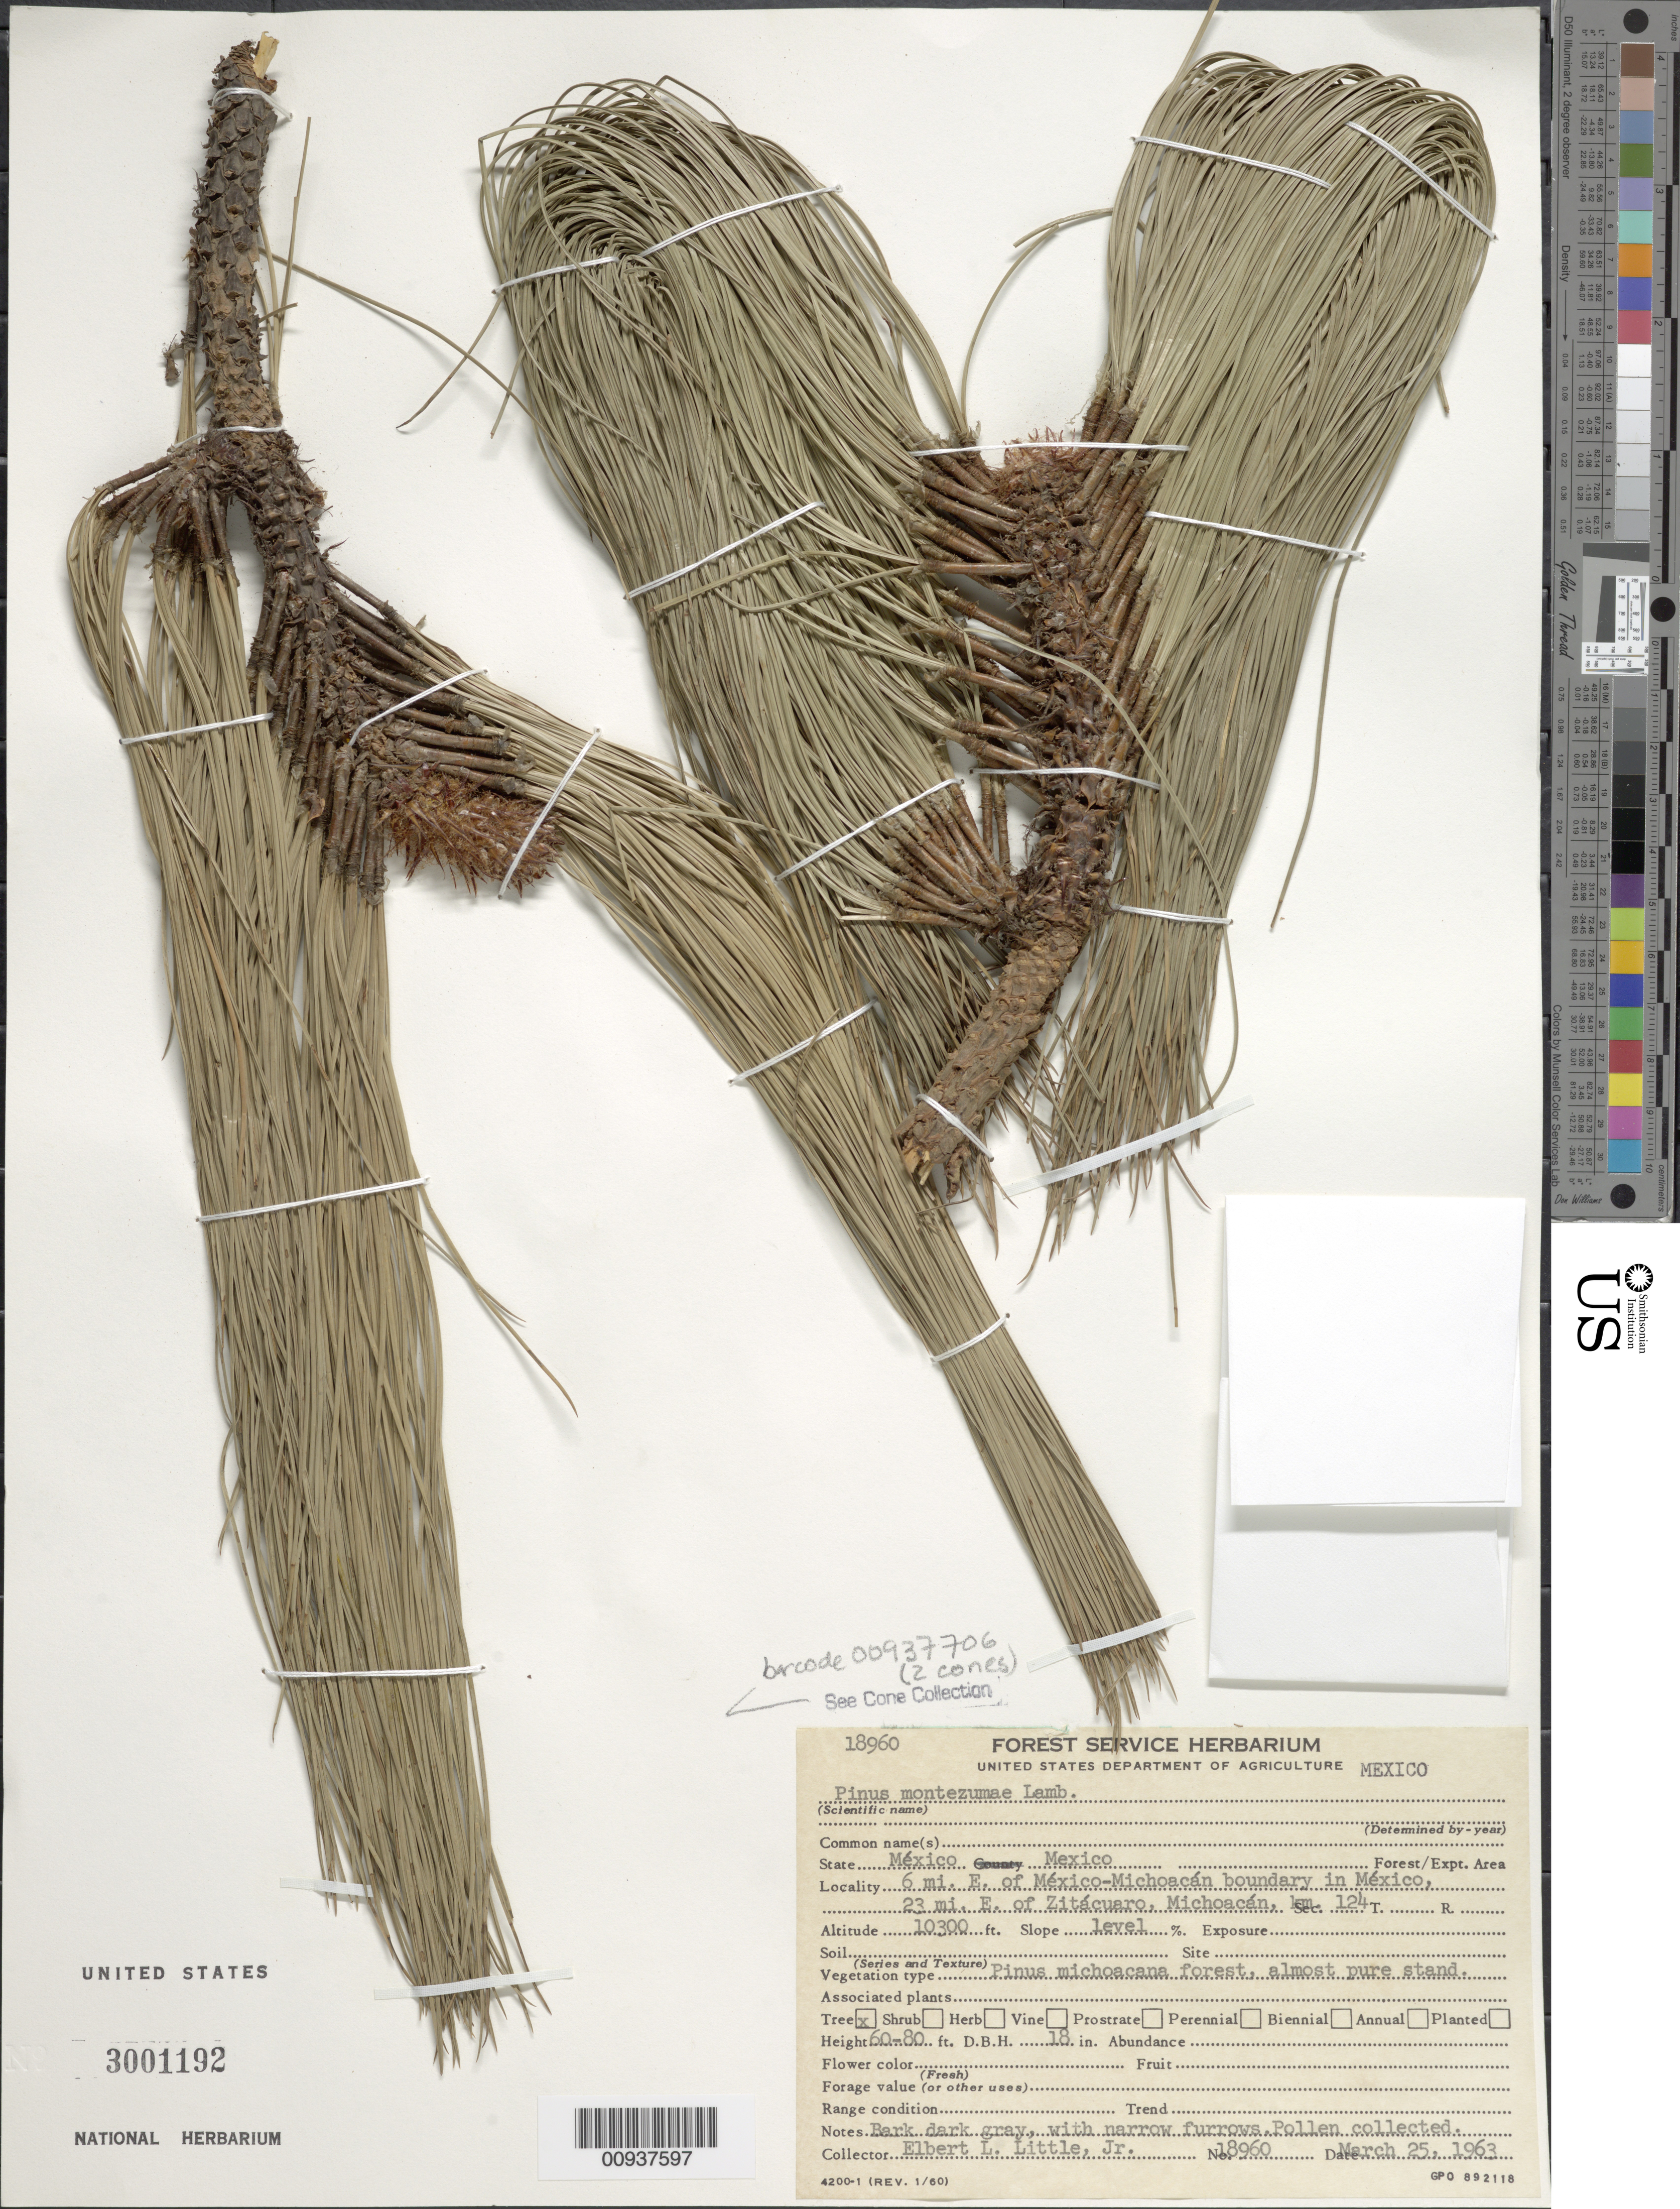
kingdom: Plantae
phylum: Tracheophyta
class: Pinopsida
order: Pinales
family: Pinaceae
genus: Pinus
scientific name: Pinus montezumae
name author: Lamb.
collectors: E. L. Little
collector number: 18960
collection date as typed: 25 Mar 1963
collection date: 1963-03-25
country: Mexico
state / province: México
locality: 6 mi. E of México-Michoacán boundary in México, 23 mi. E of Zitácuaro, Michoacán, km 124.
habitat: Pinus michoacana forest, almost pure stand. Slope level.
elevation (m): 3139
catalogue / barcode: US 3001192